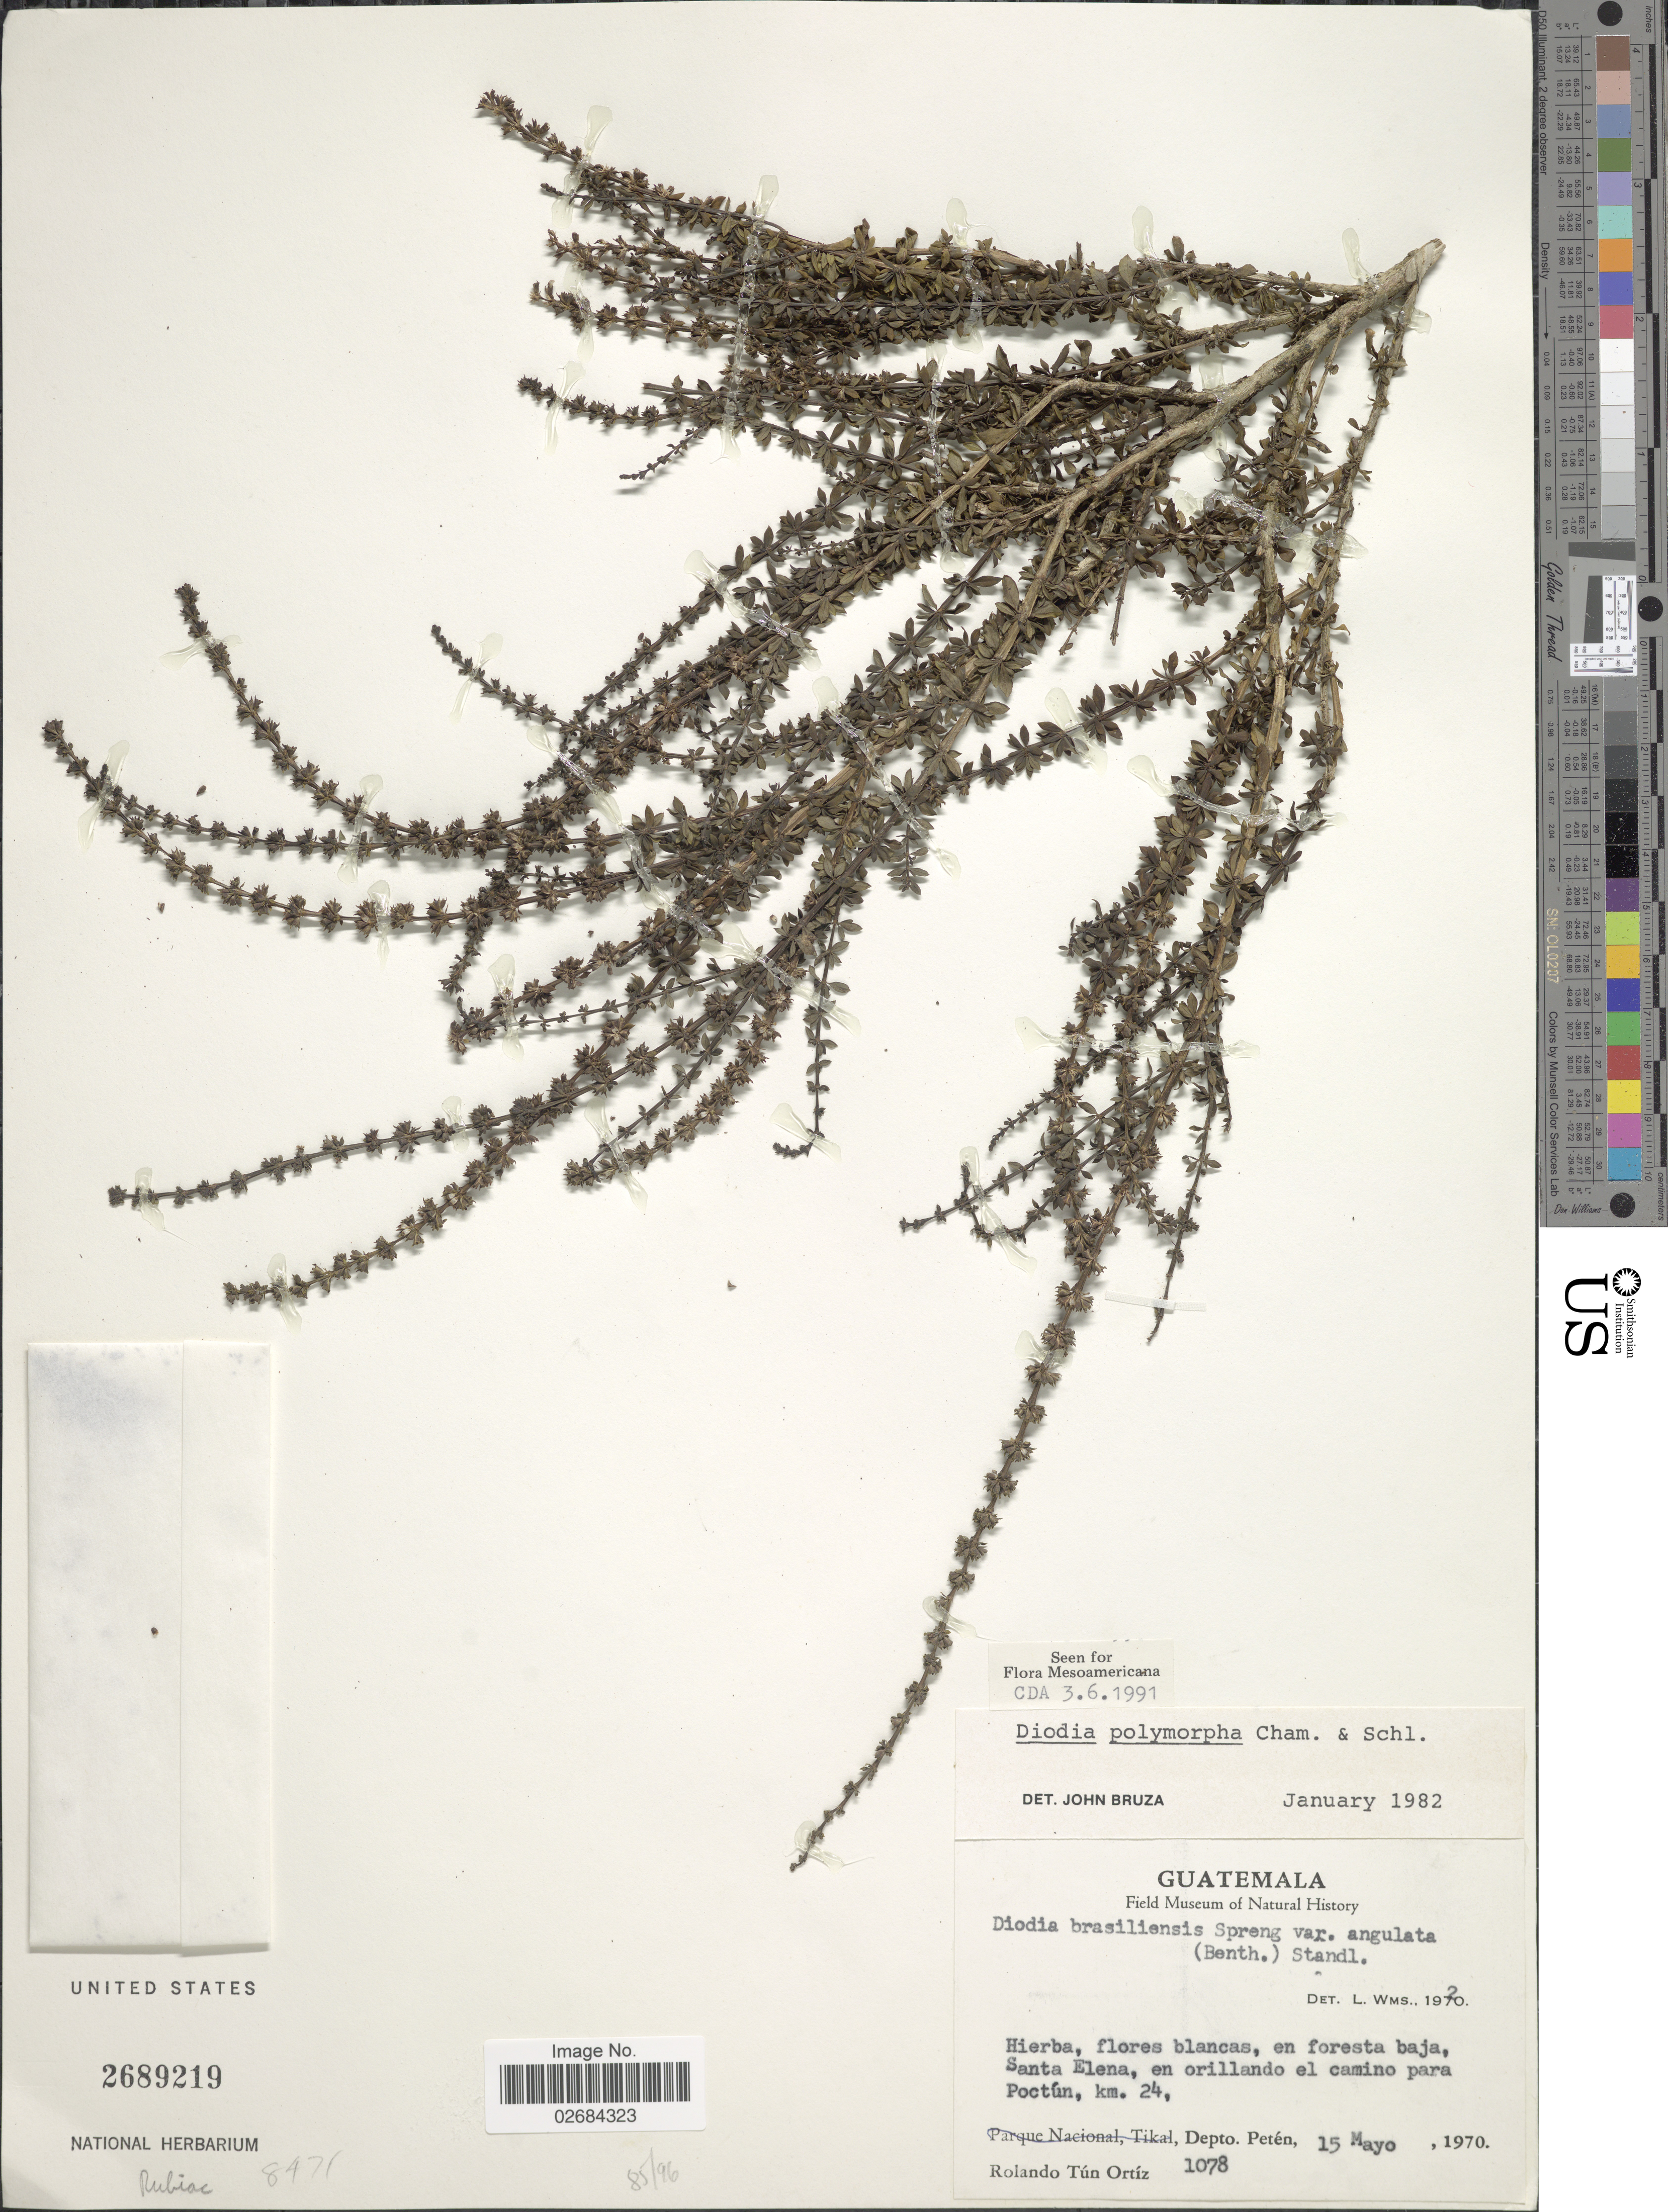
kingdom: Plantae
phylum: Tracheophyta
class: Magnoliopsida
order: Gentianales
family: Rubiaceae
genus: Diodia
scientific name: Diodia brasiliensis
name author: Spreng.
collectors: R. T. Ortíz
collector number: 1078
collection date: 1970-05-15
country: Guatemala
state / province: El Petén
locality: Santa Elena, en orillando el camino para Poctún, km. 24.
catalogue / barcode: US 2689219